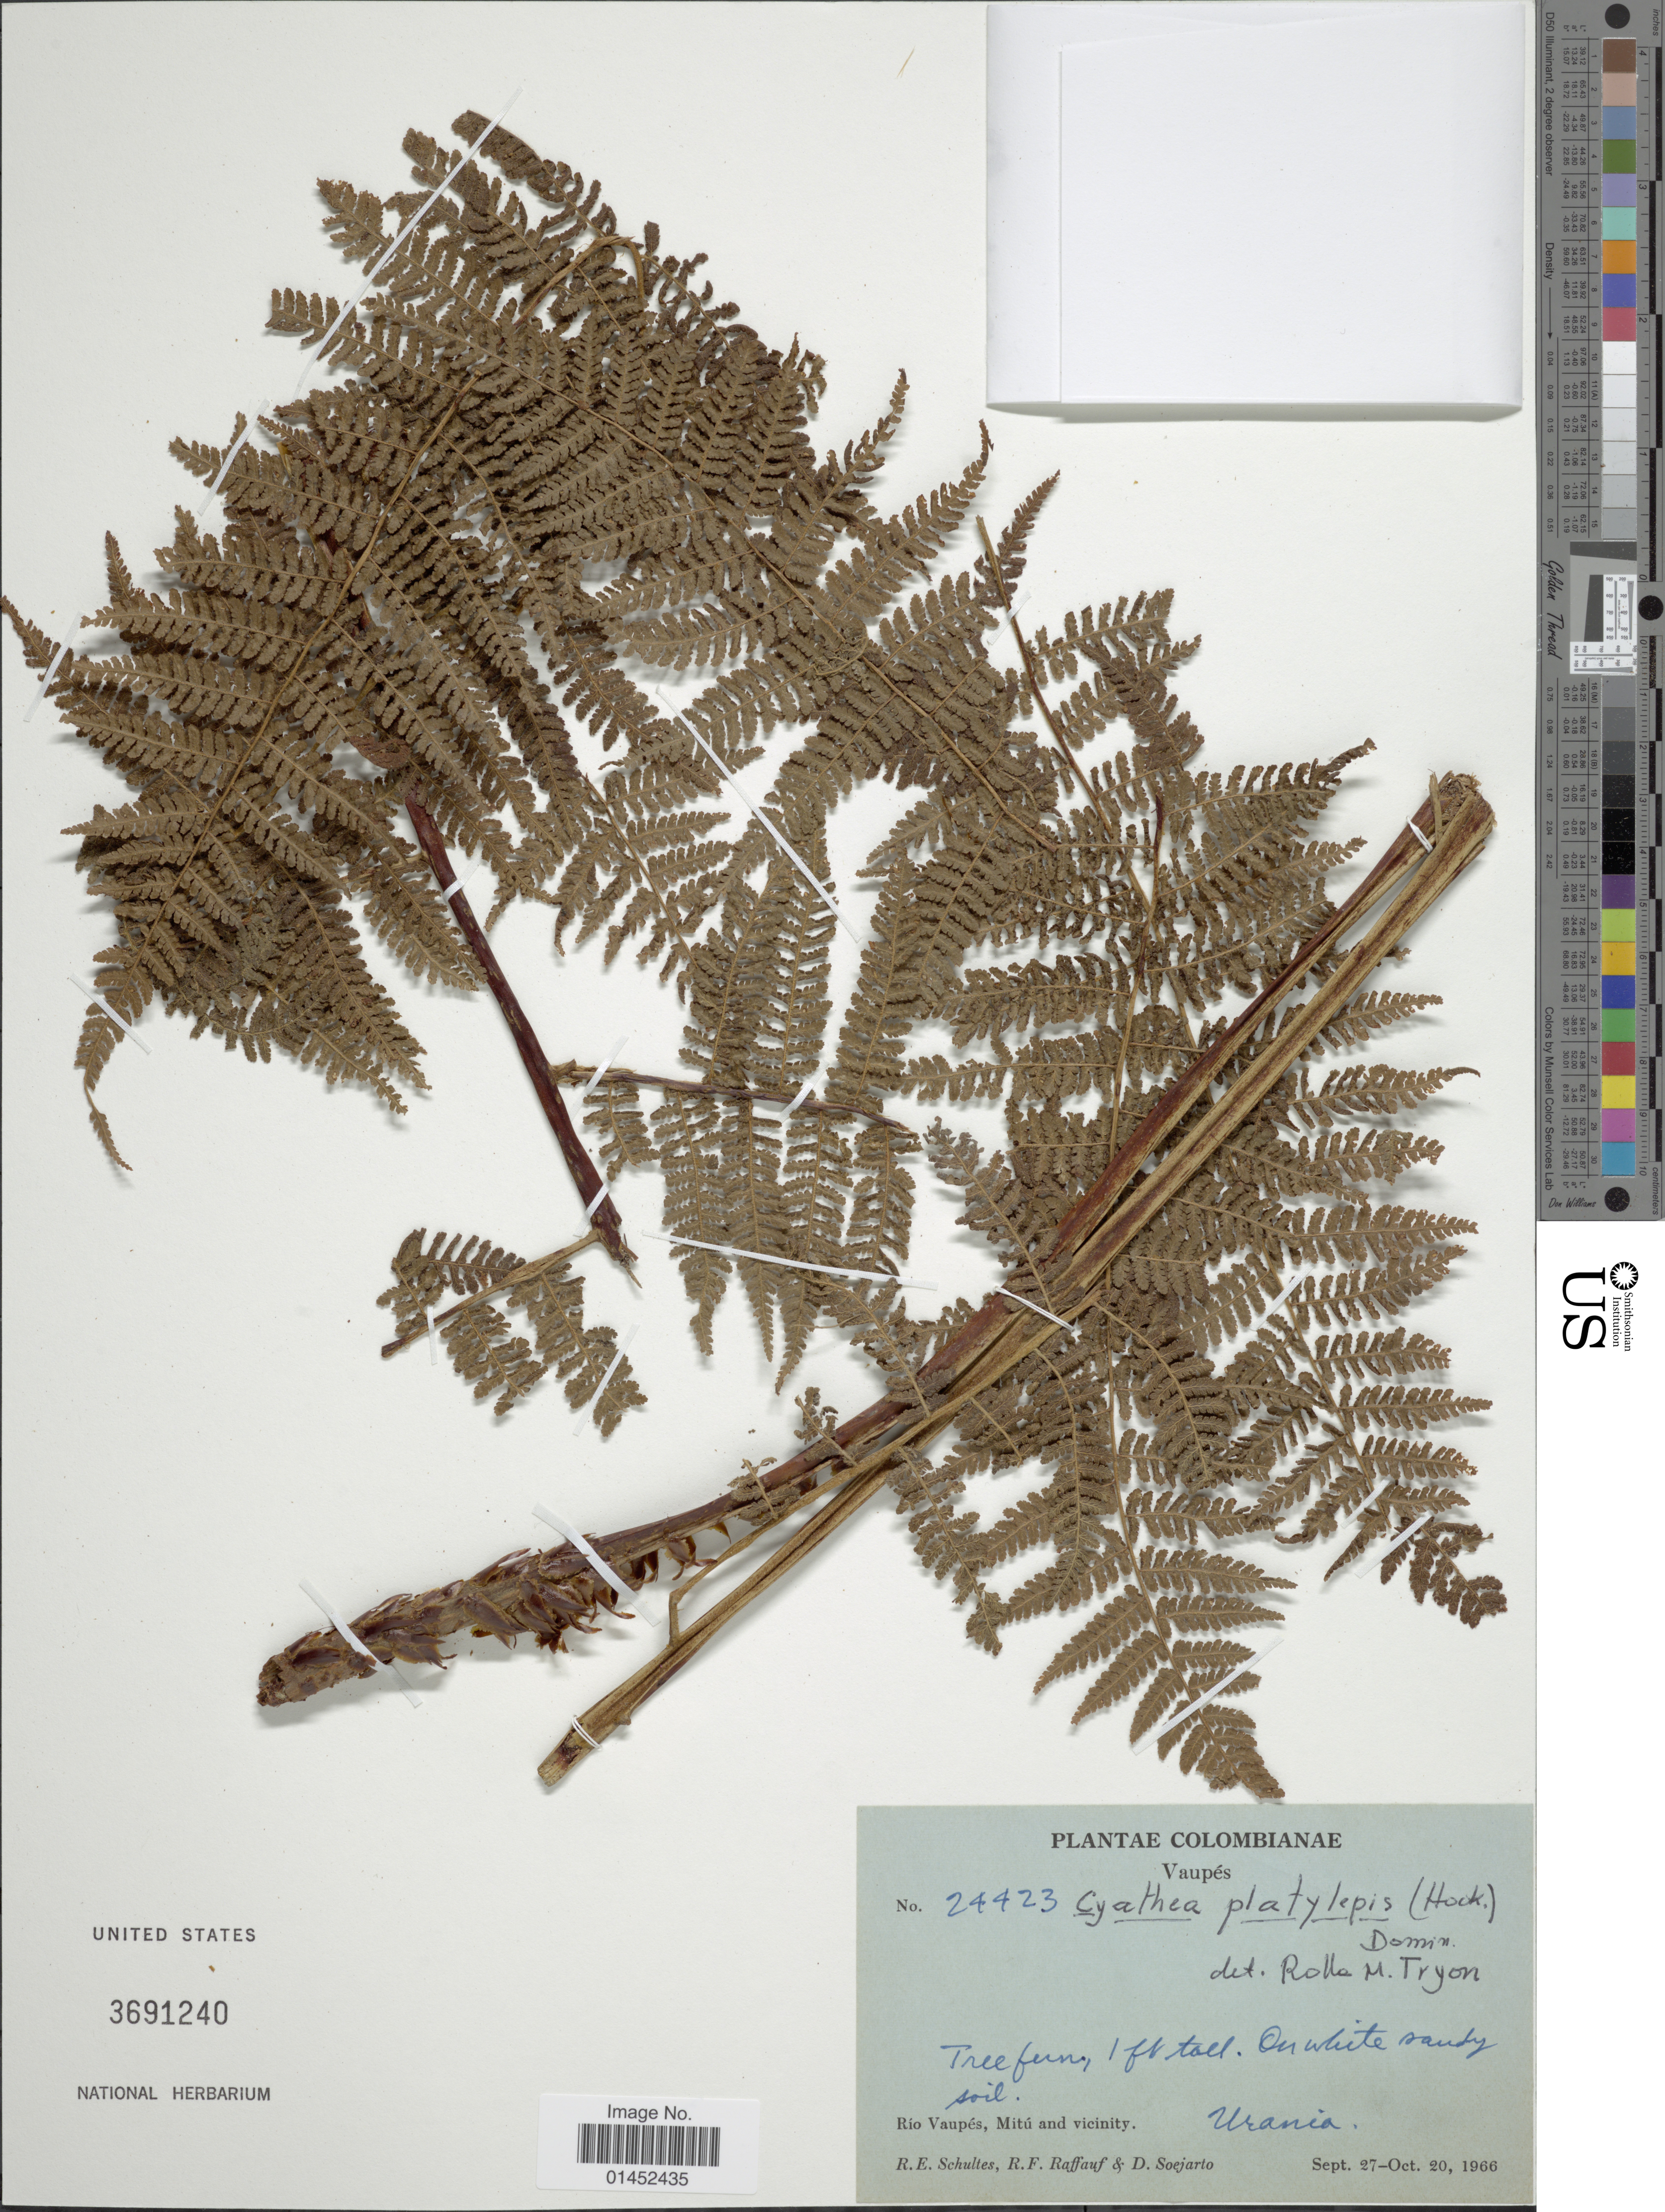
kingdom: Plantae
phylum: Tracheophyta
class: Polypodiopsida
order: Cyatheales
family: Cyatheaceae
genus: Cyathea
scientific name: Cyathea platylepis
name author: (Hook.) Domin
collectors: R. E. Schultes, R. Raffauf & D. Soejarto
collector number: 24423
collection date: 1966-09-27/1966-10-20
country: Colombia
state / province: Vaupés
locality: Rio Vaupés, Mitú and vicinity, Urania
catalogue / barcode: US 3691240